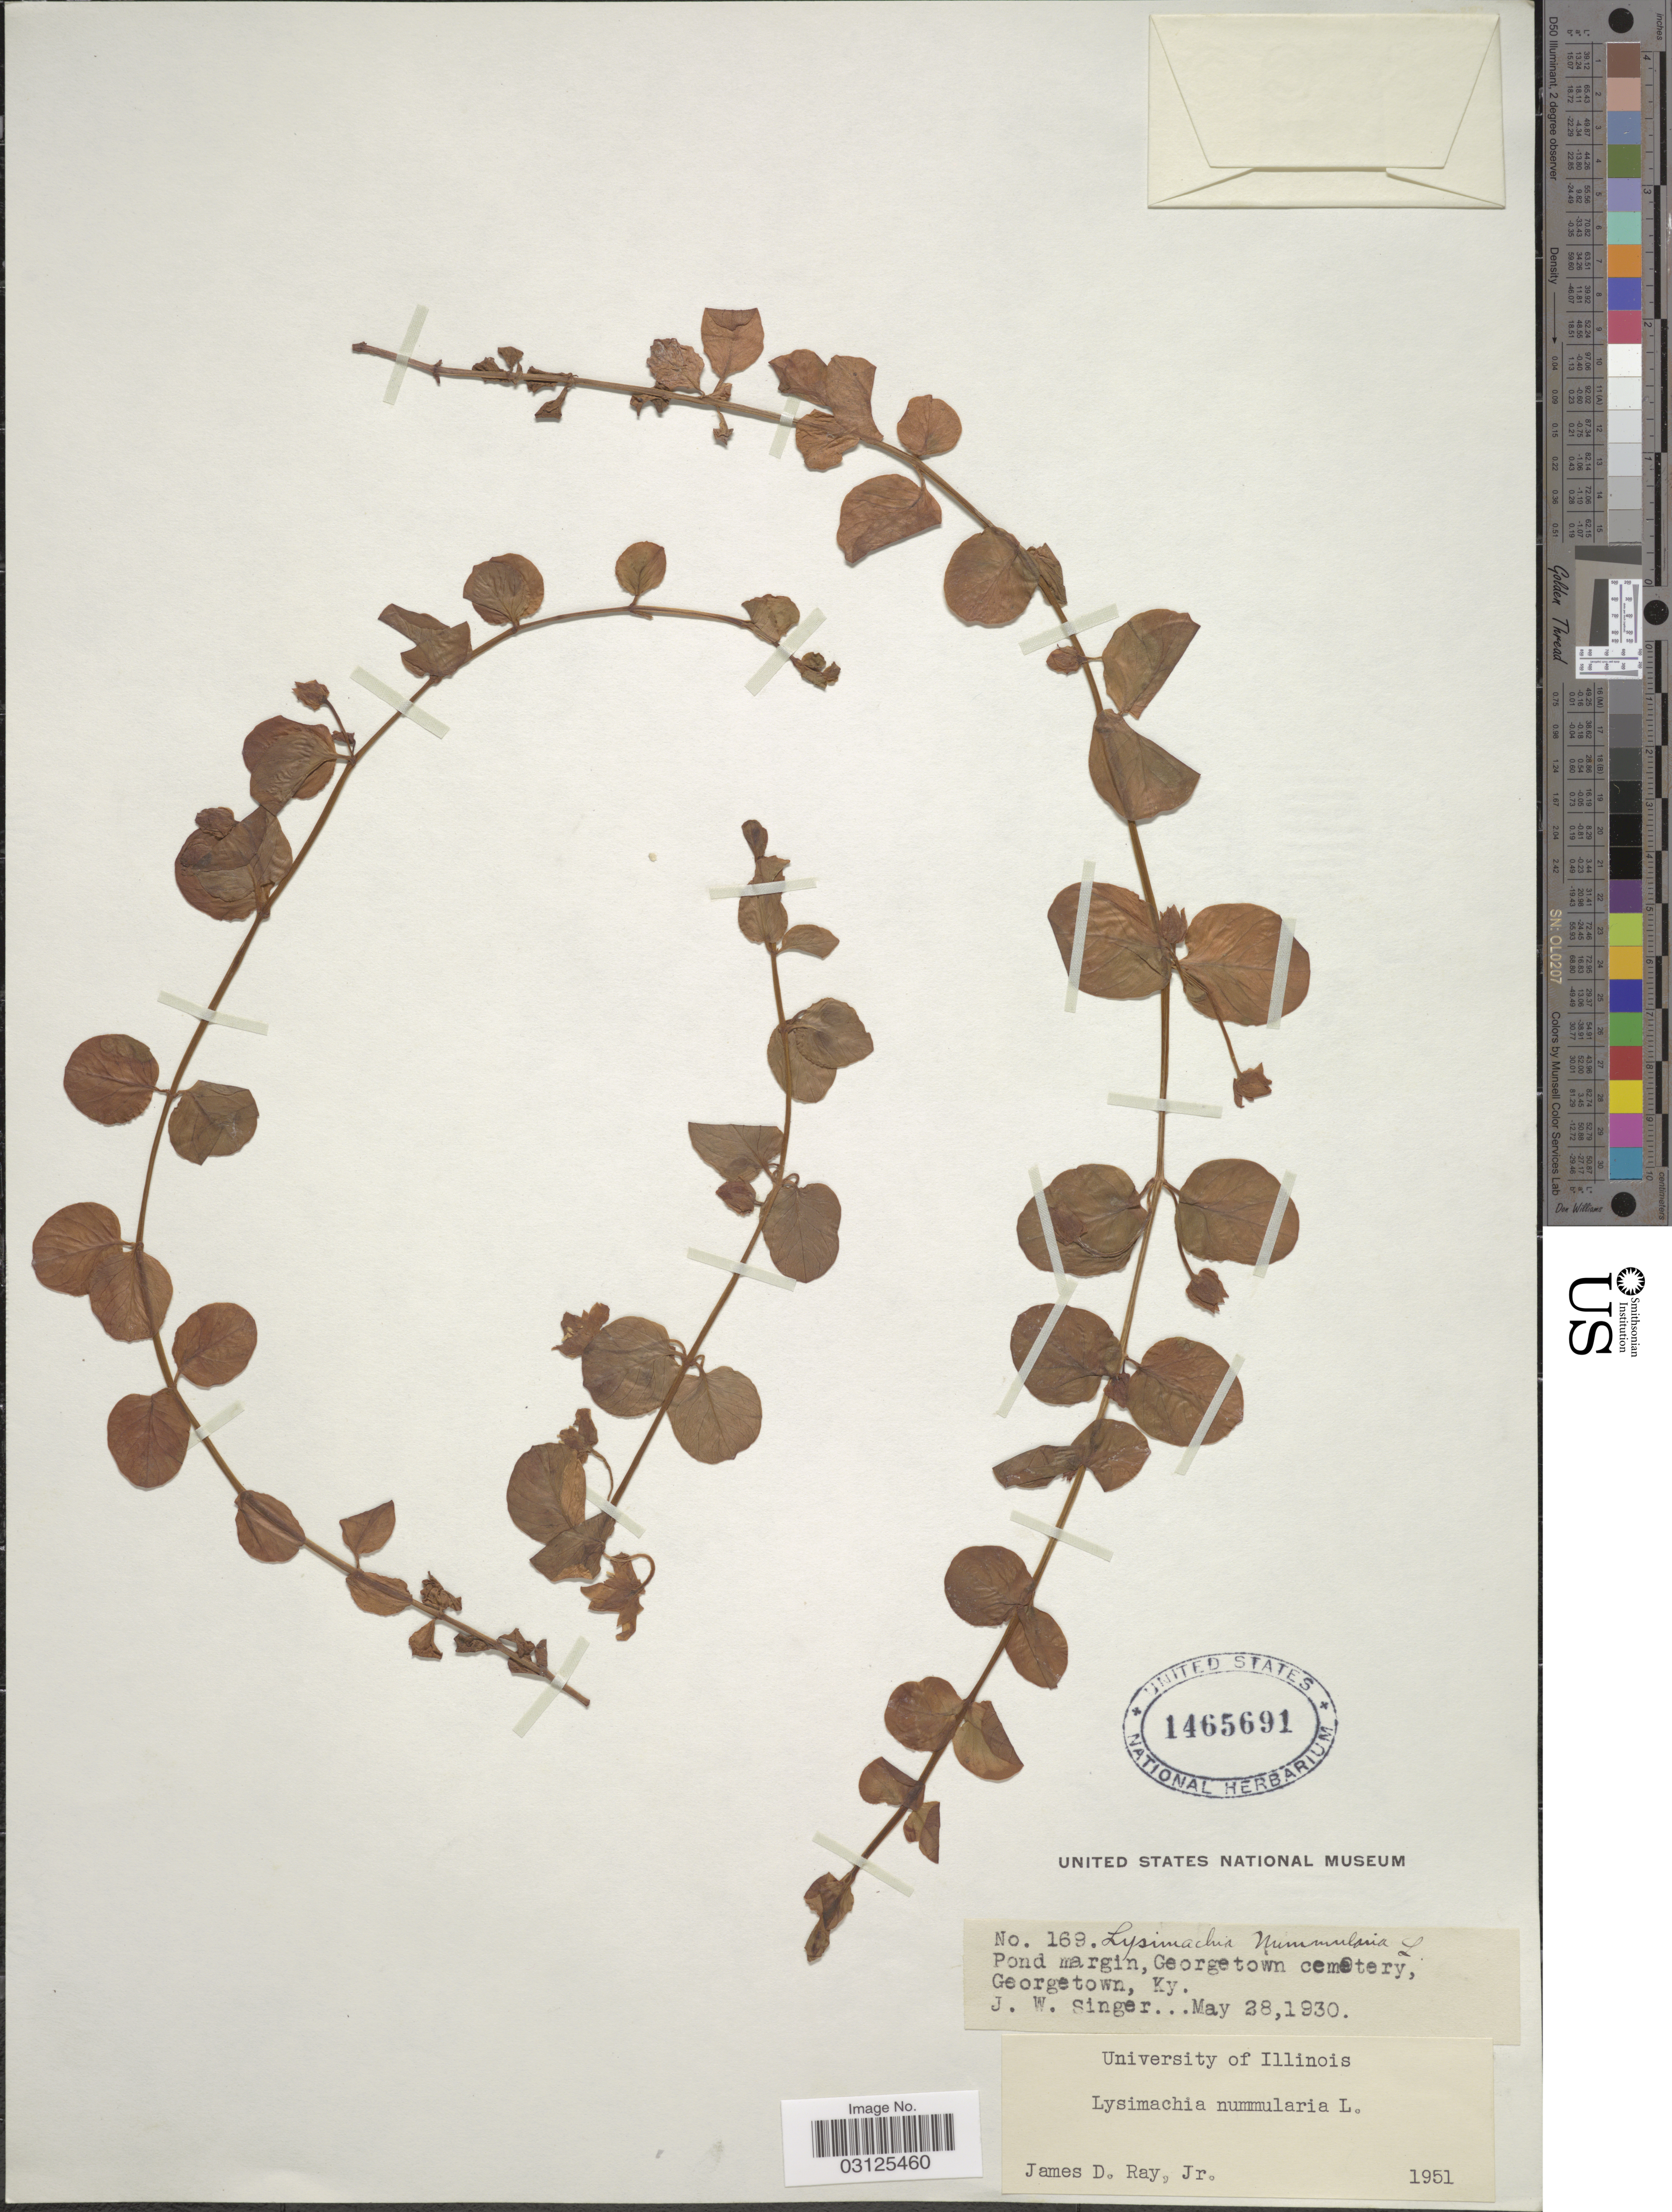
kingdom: Plantae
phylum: Tracheophyta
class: Magnoliopsida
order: Ericales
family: Primulaceae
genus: Lysimachia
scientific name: Lysimachia nummularia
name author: L.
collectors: J. EW. Singer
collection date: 1930-05-28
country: United States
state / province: Kentucky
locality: Georgetown cemetery, Georgetown, Ky.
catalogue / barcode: US 1465691